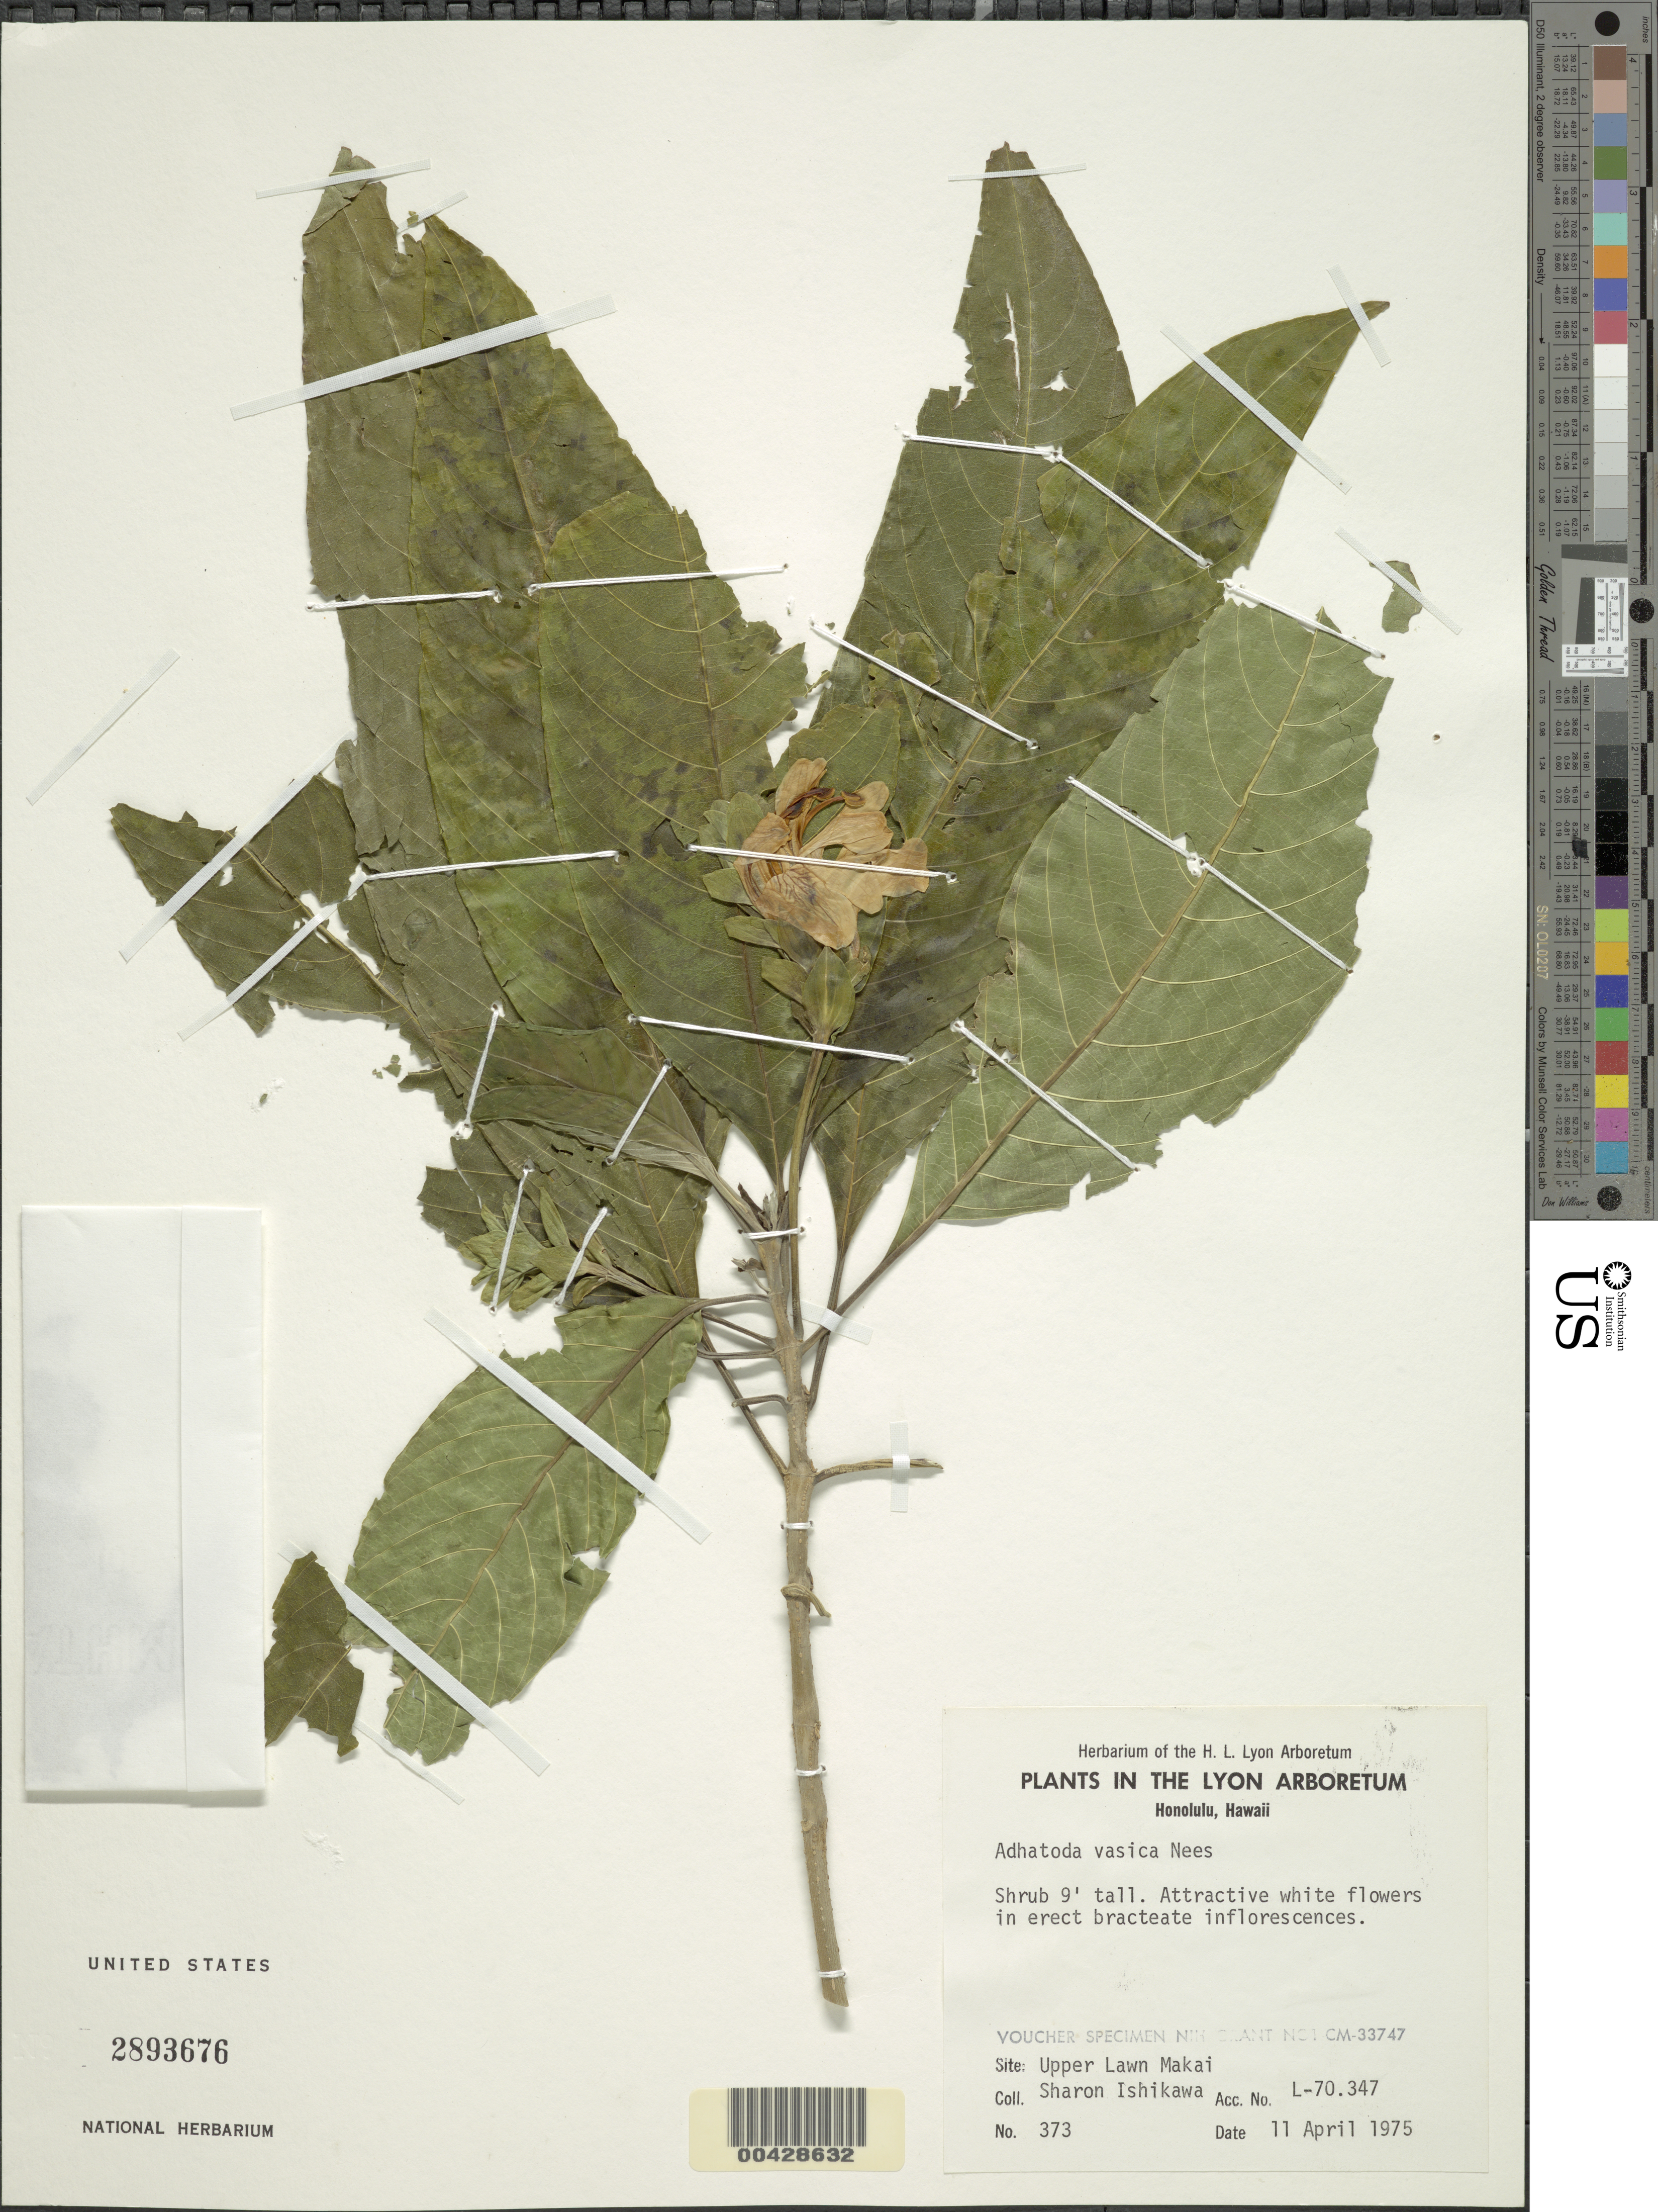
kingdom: Plantae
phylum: Tracheophyta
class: Magnoliopsida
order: Lamiales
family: Acanthaceae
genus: Justicia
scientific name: Justicia adhatoda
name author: L.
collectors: S. S. Ishikawa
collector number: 373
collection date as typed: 11 Apr 1975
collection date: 1975-04-11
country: United States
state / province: Hawaii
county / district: Honolulu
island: Oahu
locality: Lyon Arboretum, Upper Lawn Makai, Honolulu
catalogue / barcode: US 2893676